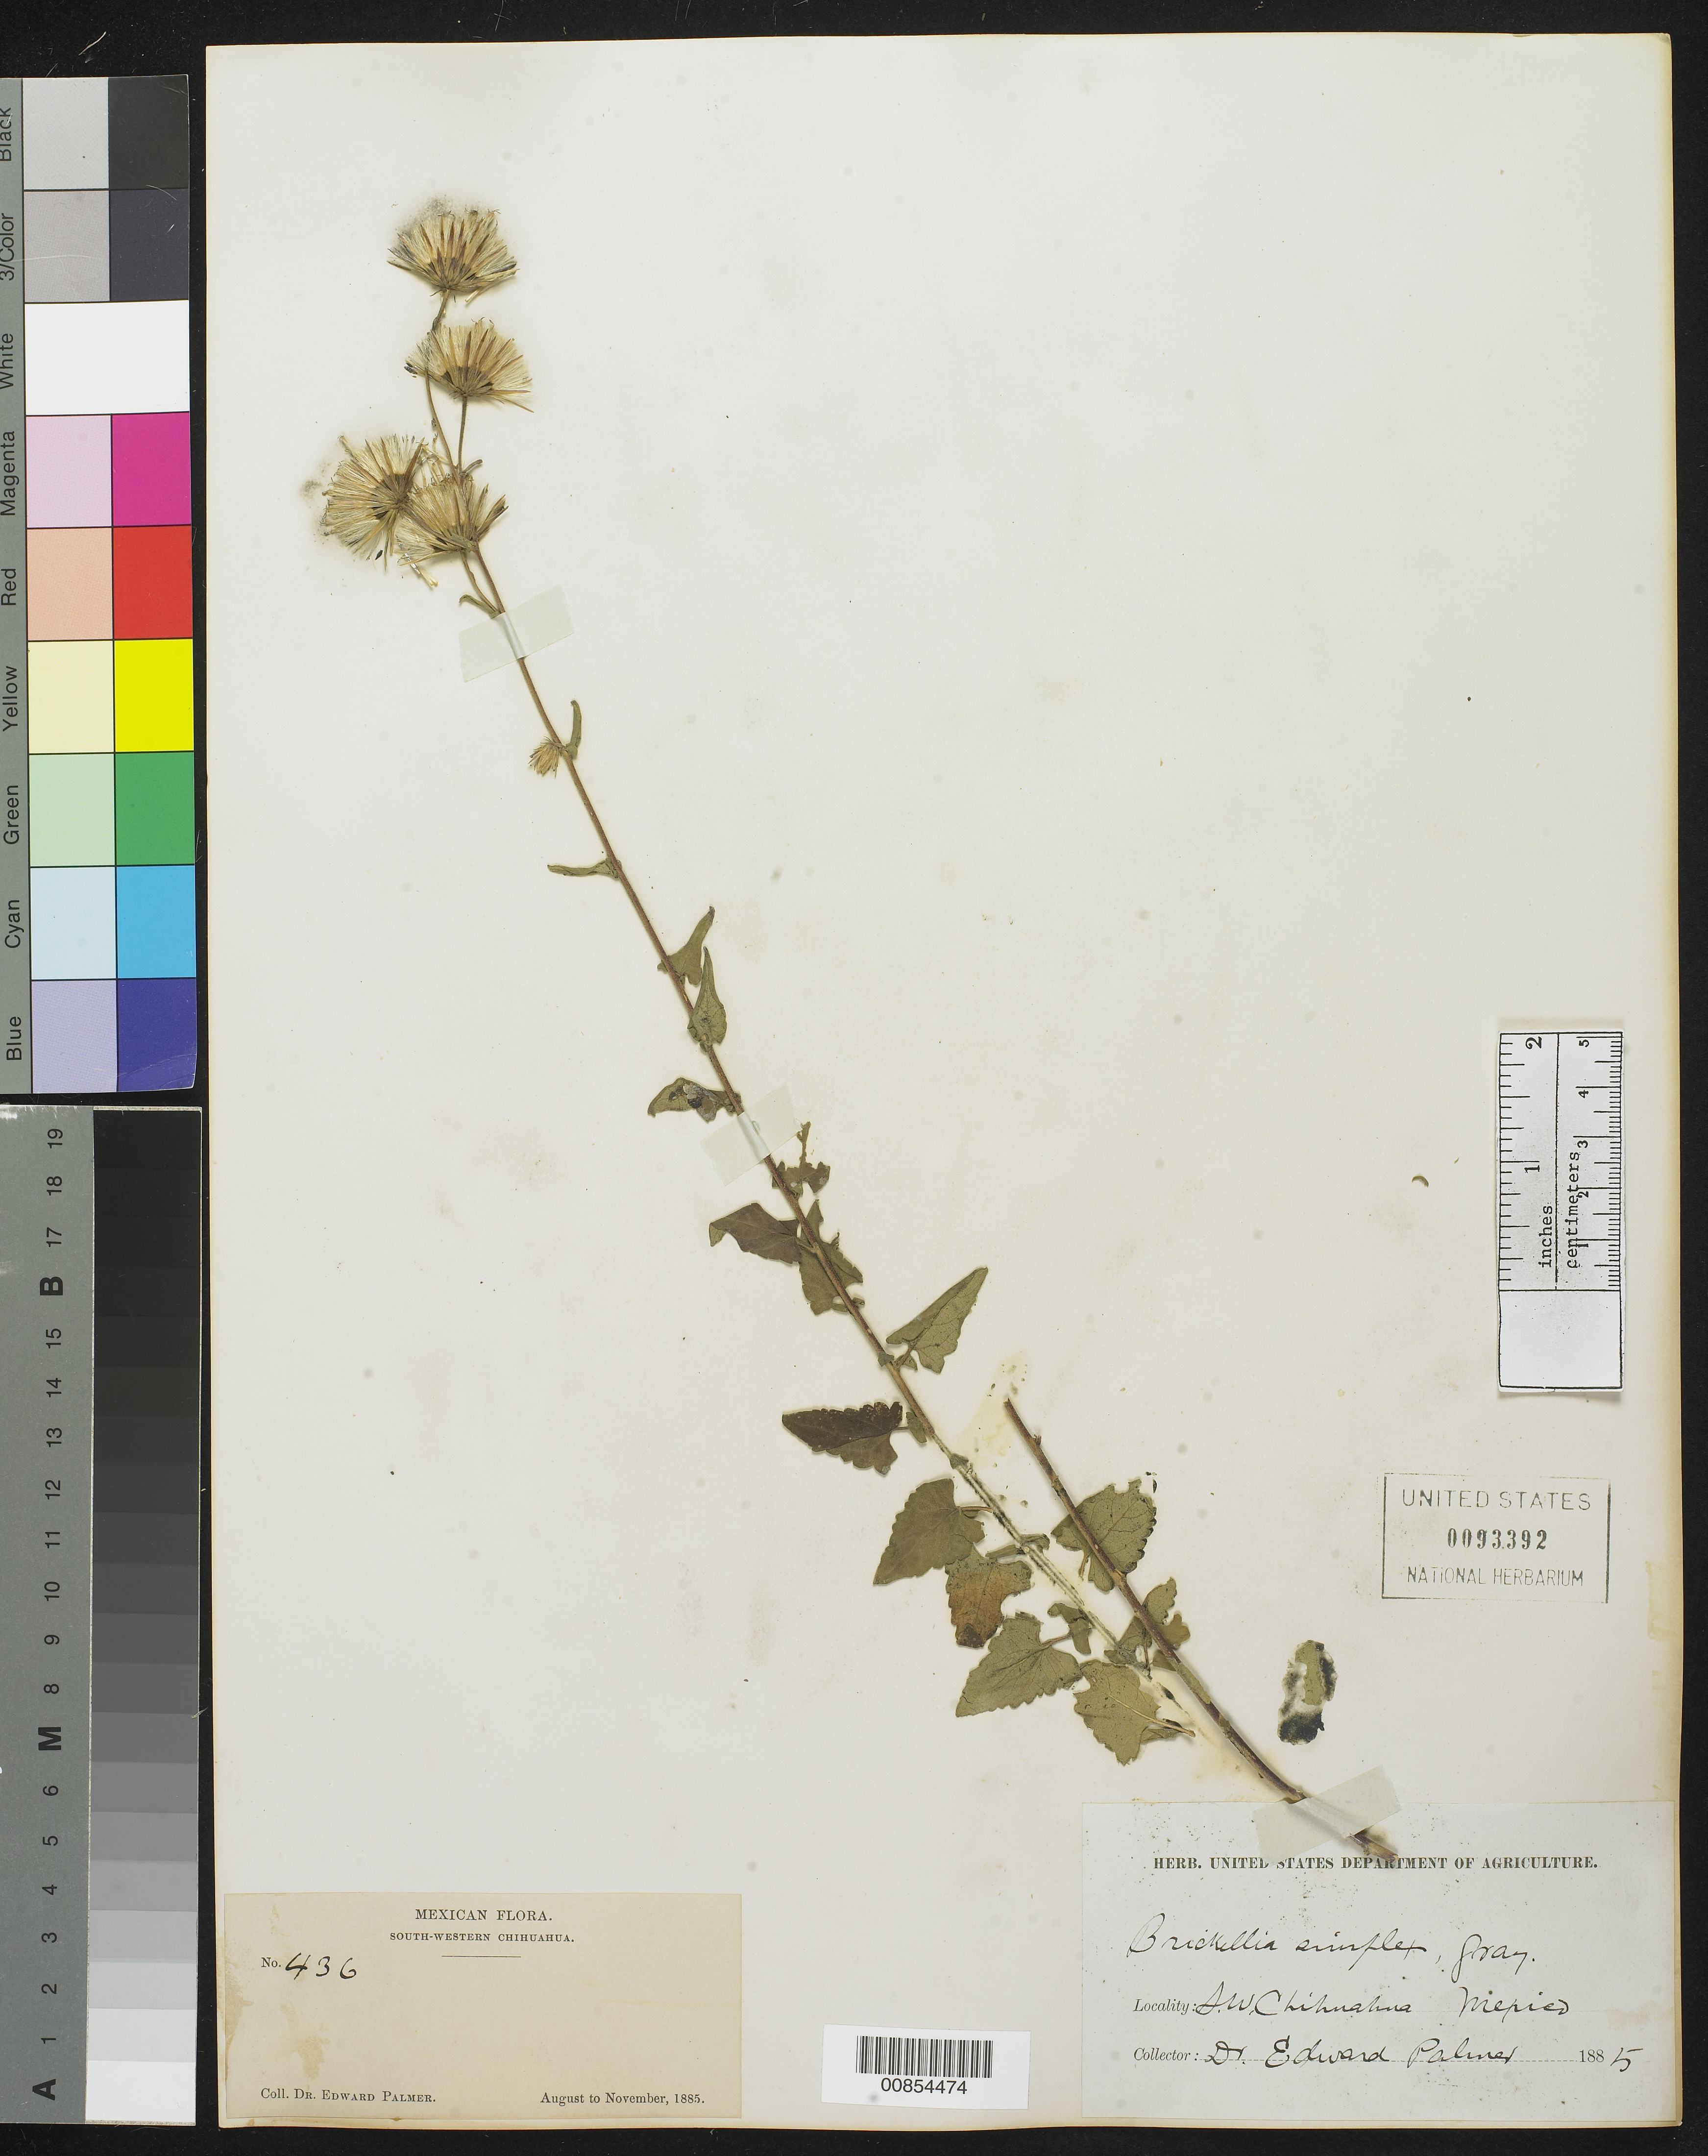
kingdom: Plantae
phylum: Tracheophyta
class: Magnoliopsida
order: Asterales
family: Asteraceae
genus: Brickellia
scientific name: Brickellia simplex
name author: A. Gray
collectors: E. Palmer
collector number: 436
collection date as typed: Aug 1885 to -- Nov 1885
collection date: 1885-08/1885-11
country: Mexico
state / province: Chihuahua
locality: South-Western Chihuahua.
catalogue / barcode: US 93392